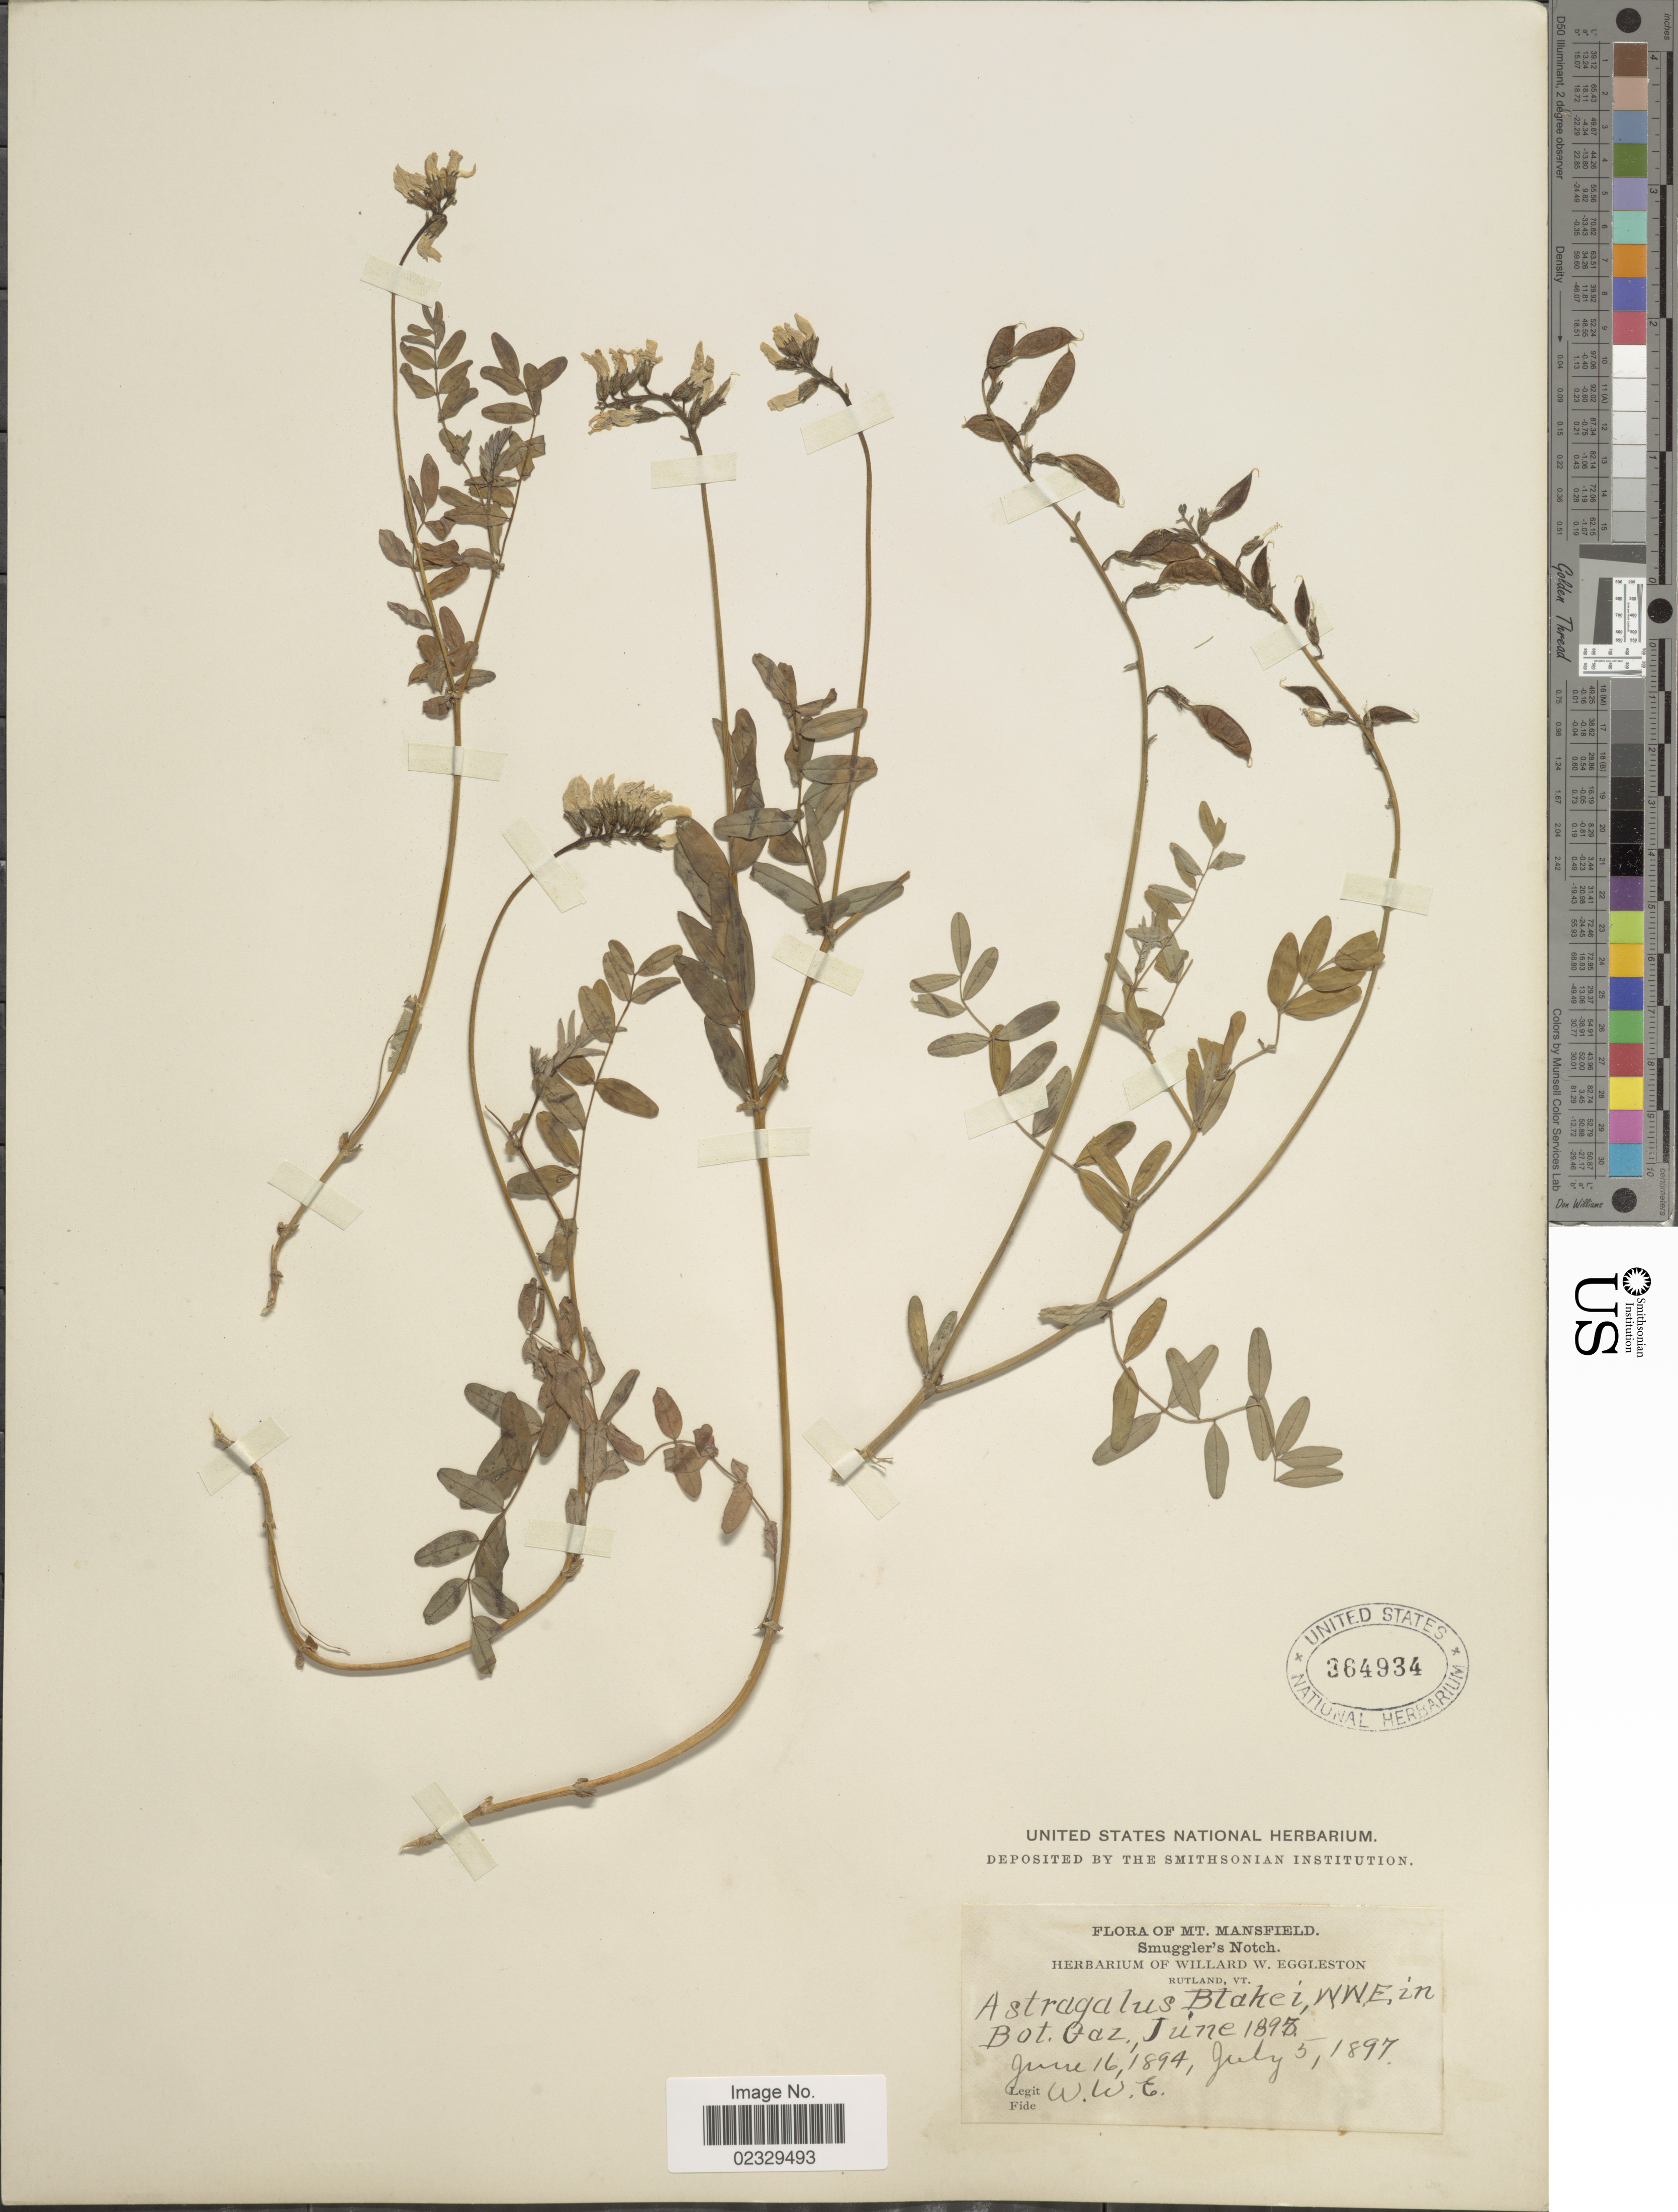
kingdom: Plantae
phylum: Tracheophyta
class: Magnoliopsida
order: Fabales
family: Fabaceae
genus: Astragalus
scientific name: Astragalus blakei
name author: Eggl.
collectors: W. W. Eggleston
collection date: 1894-06-16/1897-07-05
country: United States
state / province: Vermont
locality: Mt. Mansfield, Smuggler's Notch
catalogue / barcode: US 364934